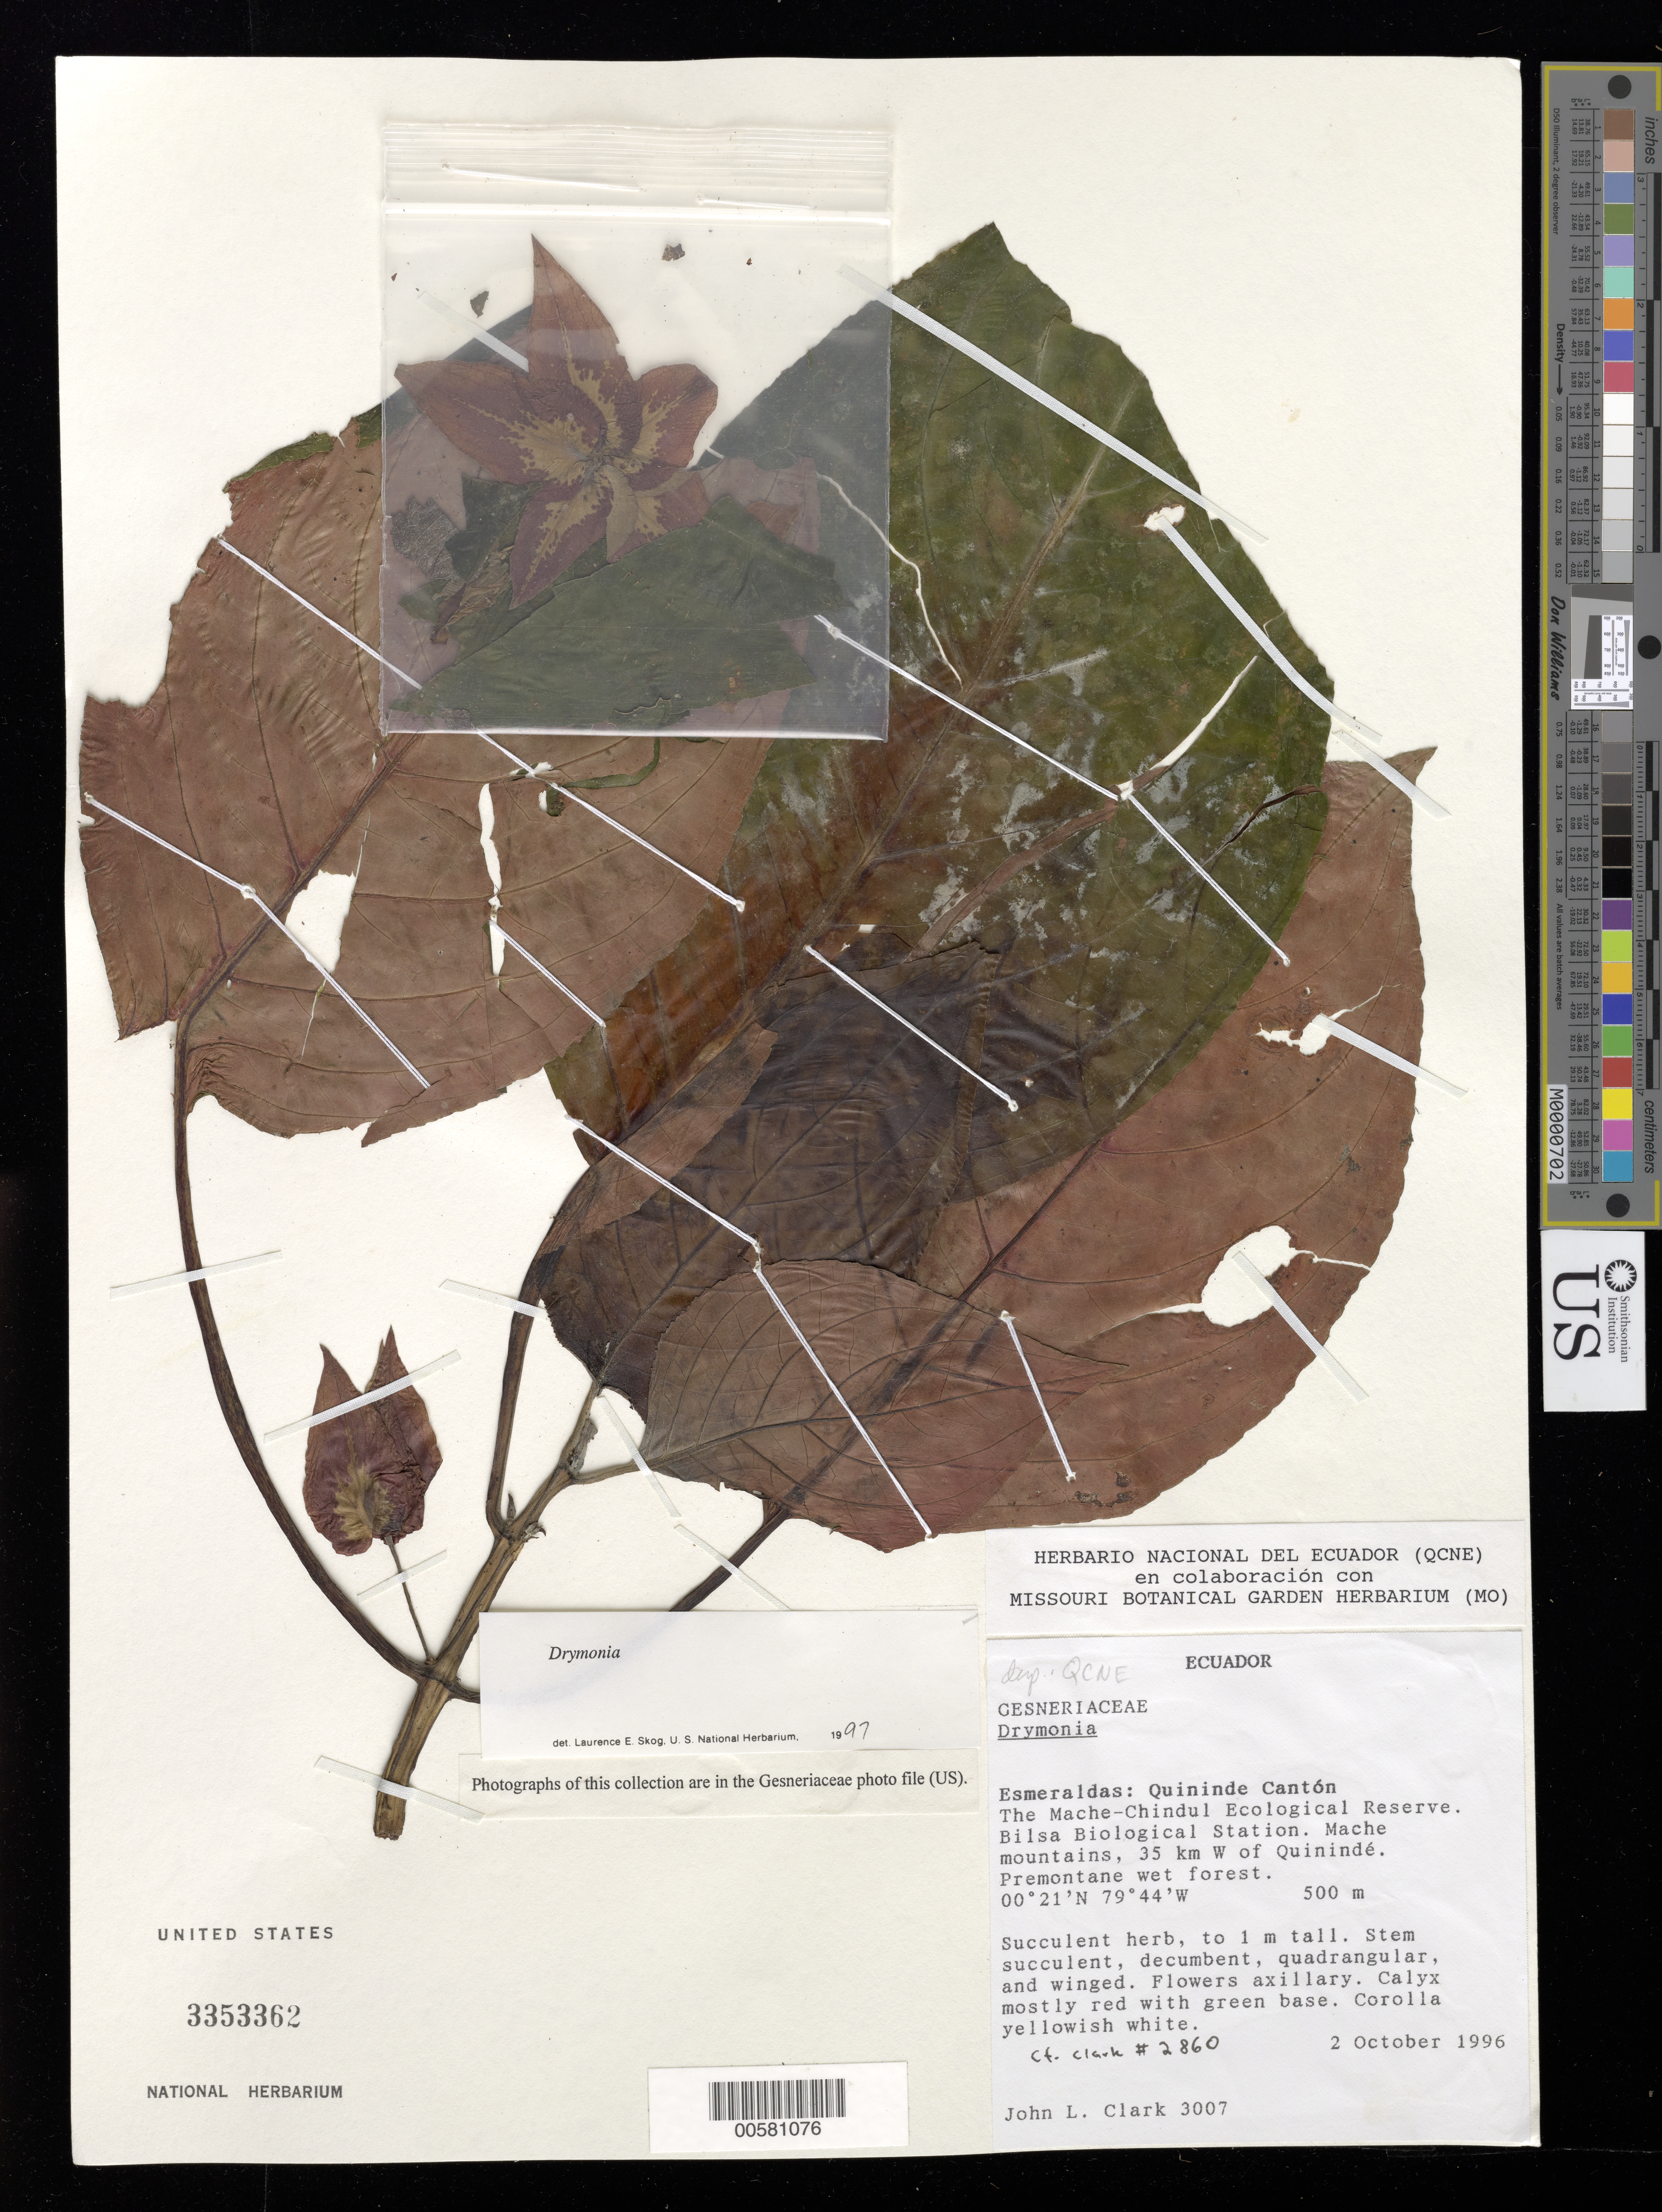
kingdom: Plantae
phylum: Tracheophyta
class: Magnoliopsida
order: Lamiales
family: Gesneriaceae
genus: Drymonia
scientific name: Drymonia quadrangulata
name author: Clavijo & J.L. Clark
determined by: Skog, Laurence E.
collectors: J. L. Clark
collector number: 3007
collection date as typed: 02 Oct 1996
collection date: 1996-10-02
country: Ecuador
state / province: Esmeraldas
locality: Quininde Cantón. Mache-Chindul Ecological Reserve, Bilsa Biological Station, 35 km W of Quinindé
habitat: Premontane wet forest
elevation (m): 500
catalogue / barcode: US 3353362